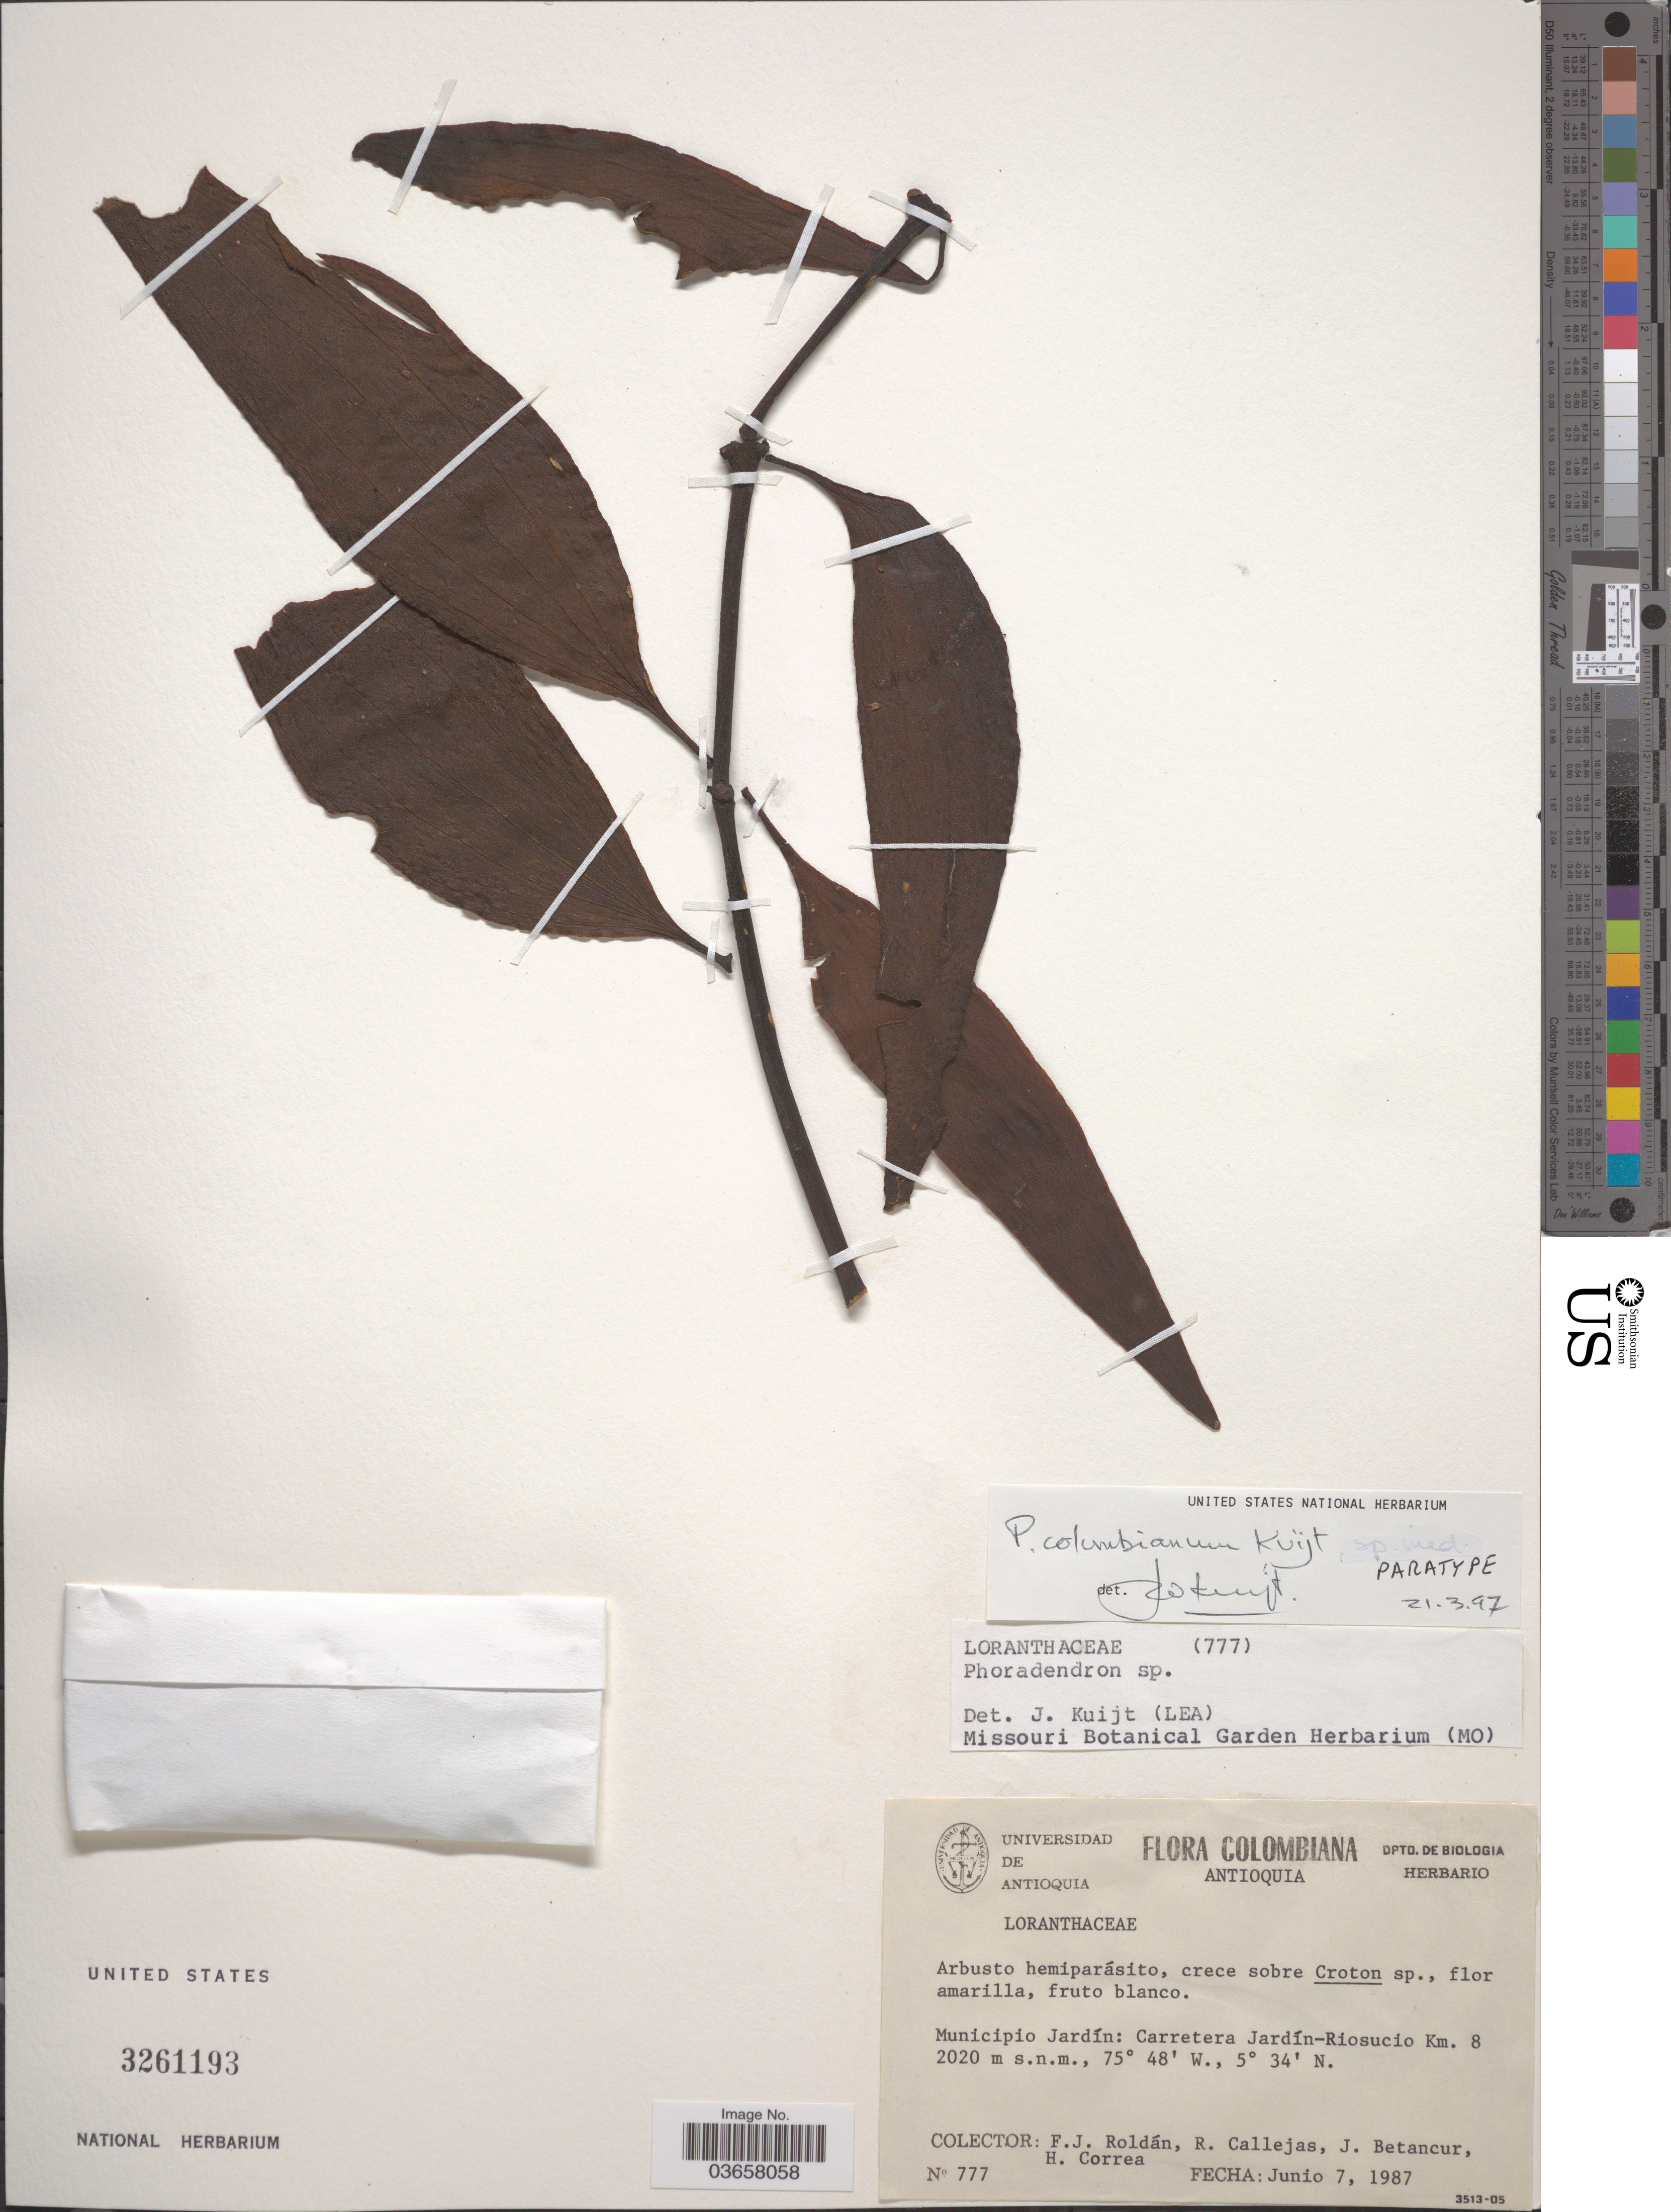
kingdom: Plantae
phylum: Tracheophyta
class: Magnoliopsida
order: Santalales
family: Viscaceae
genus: Phoradendron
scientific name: Phoradendron colombianum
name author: Kuijt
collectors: F. J. Roldán, R. Callejas, J. Betancur & H. Correa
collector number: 777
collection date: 1987-06-07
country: Colombia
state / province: Antioquia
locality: Municipio Jardín: Carretera Jardín-Riosucio Km. 8.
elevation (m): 2020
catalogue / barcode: US 3261193